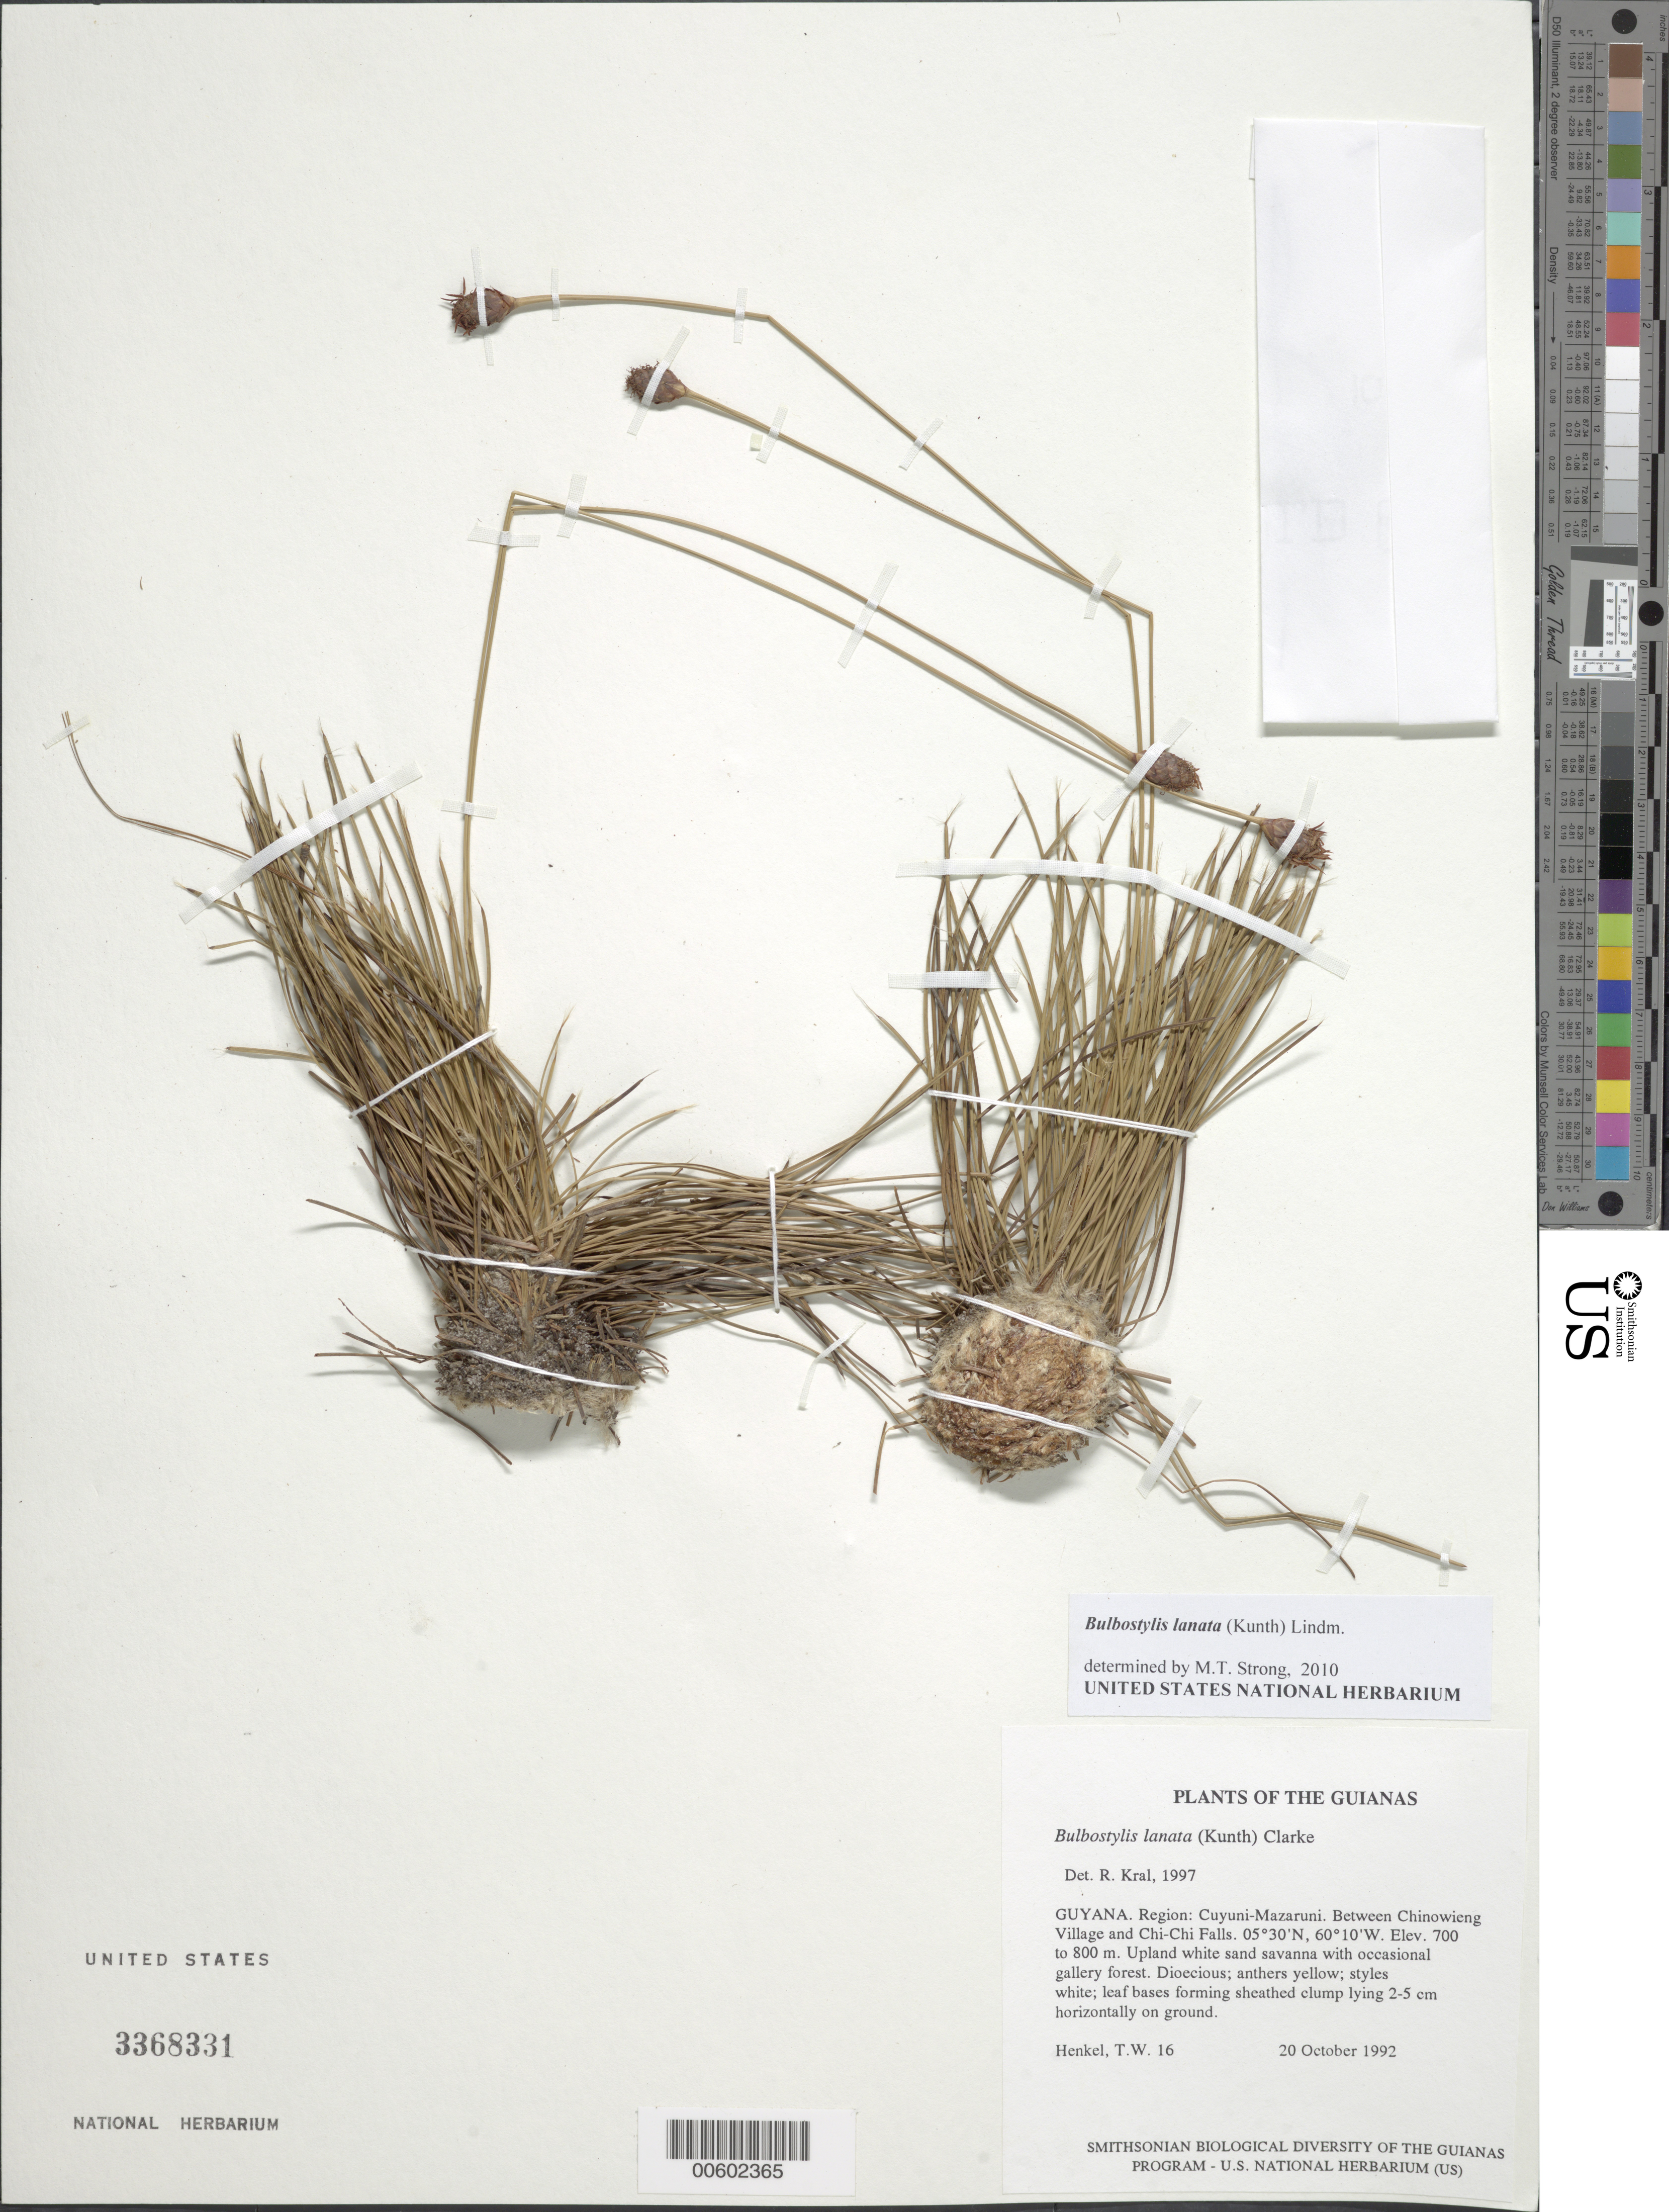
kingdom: Plantae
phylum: Tracheophyta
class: Liliopsida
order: Poales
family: Cyperaceae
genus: Bulbostylis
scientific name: Bulbostylis lanata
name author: (Kunth) Lindm.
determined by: Kral, Robert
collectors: T. Henkel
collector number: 16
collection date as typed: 20 October 1992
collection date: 1992-10-20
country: Guyana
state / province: Cuyuni-Mazaruni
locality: Between Chinowieng Village and Chi-Chi Falls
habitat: Upland white sand savanna with occasional gallery forest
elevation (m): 700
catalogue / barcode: US 3368331